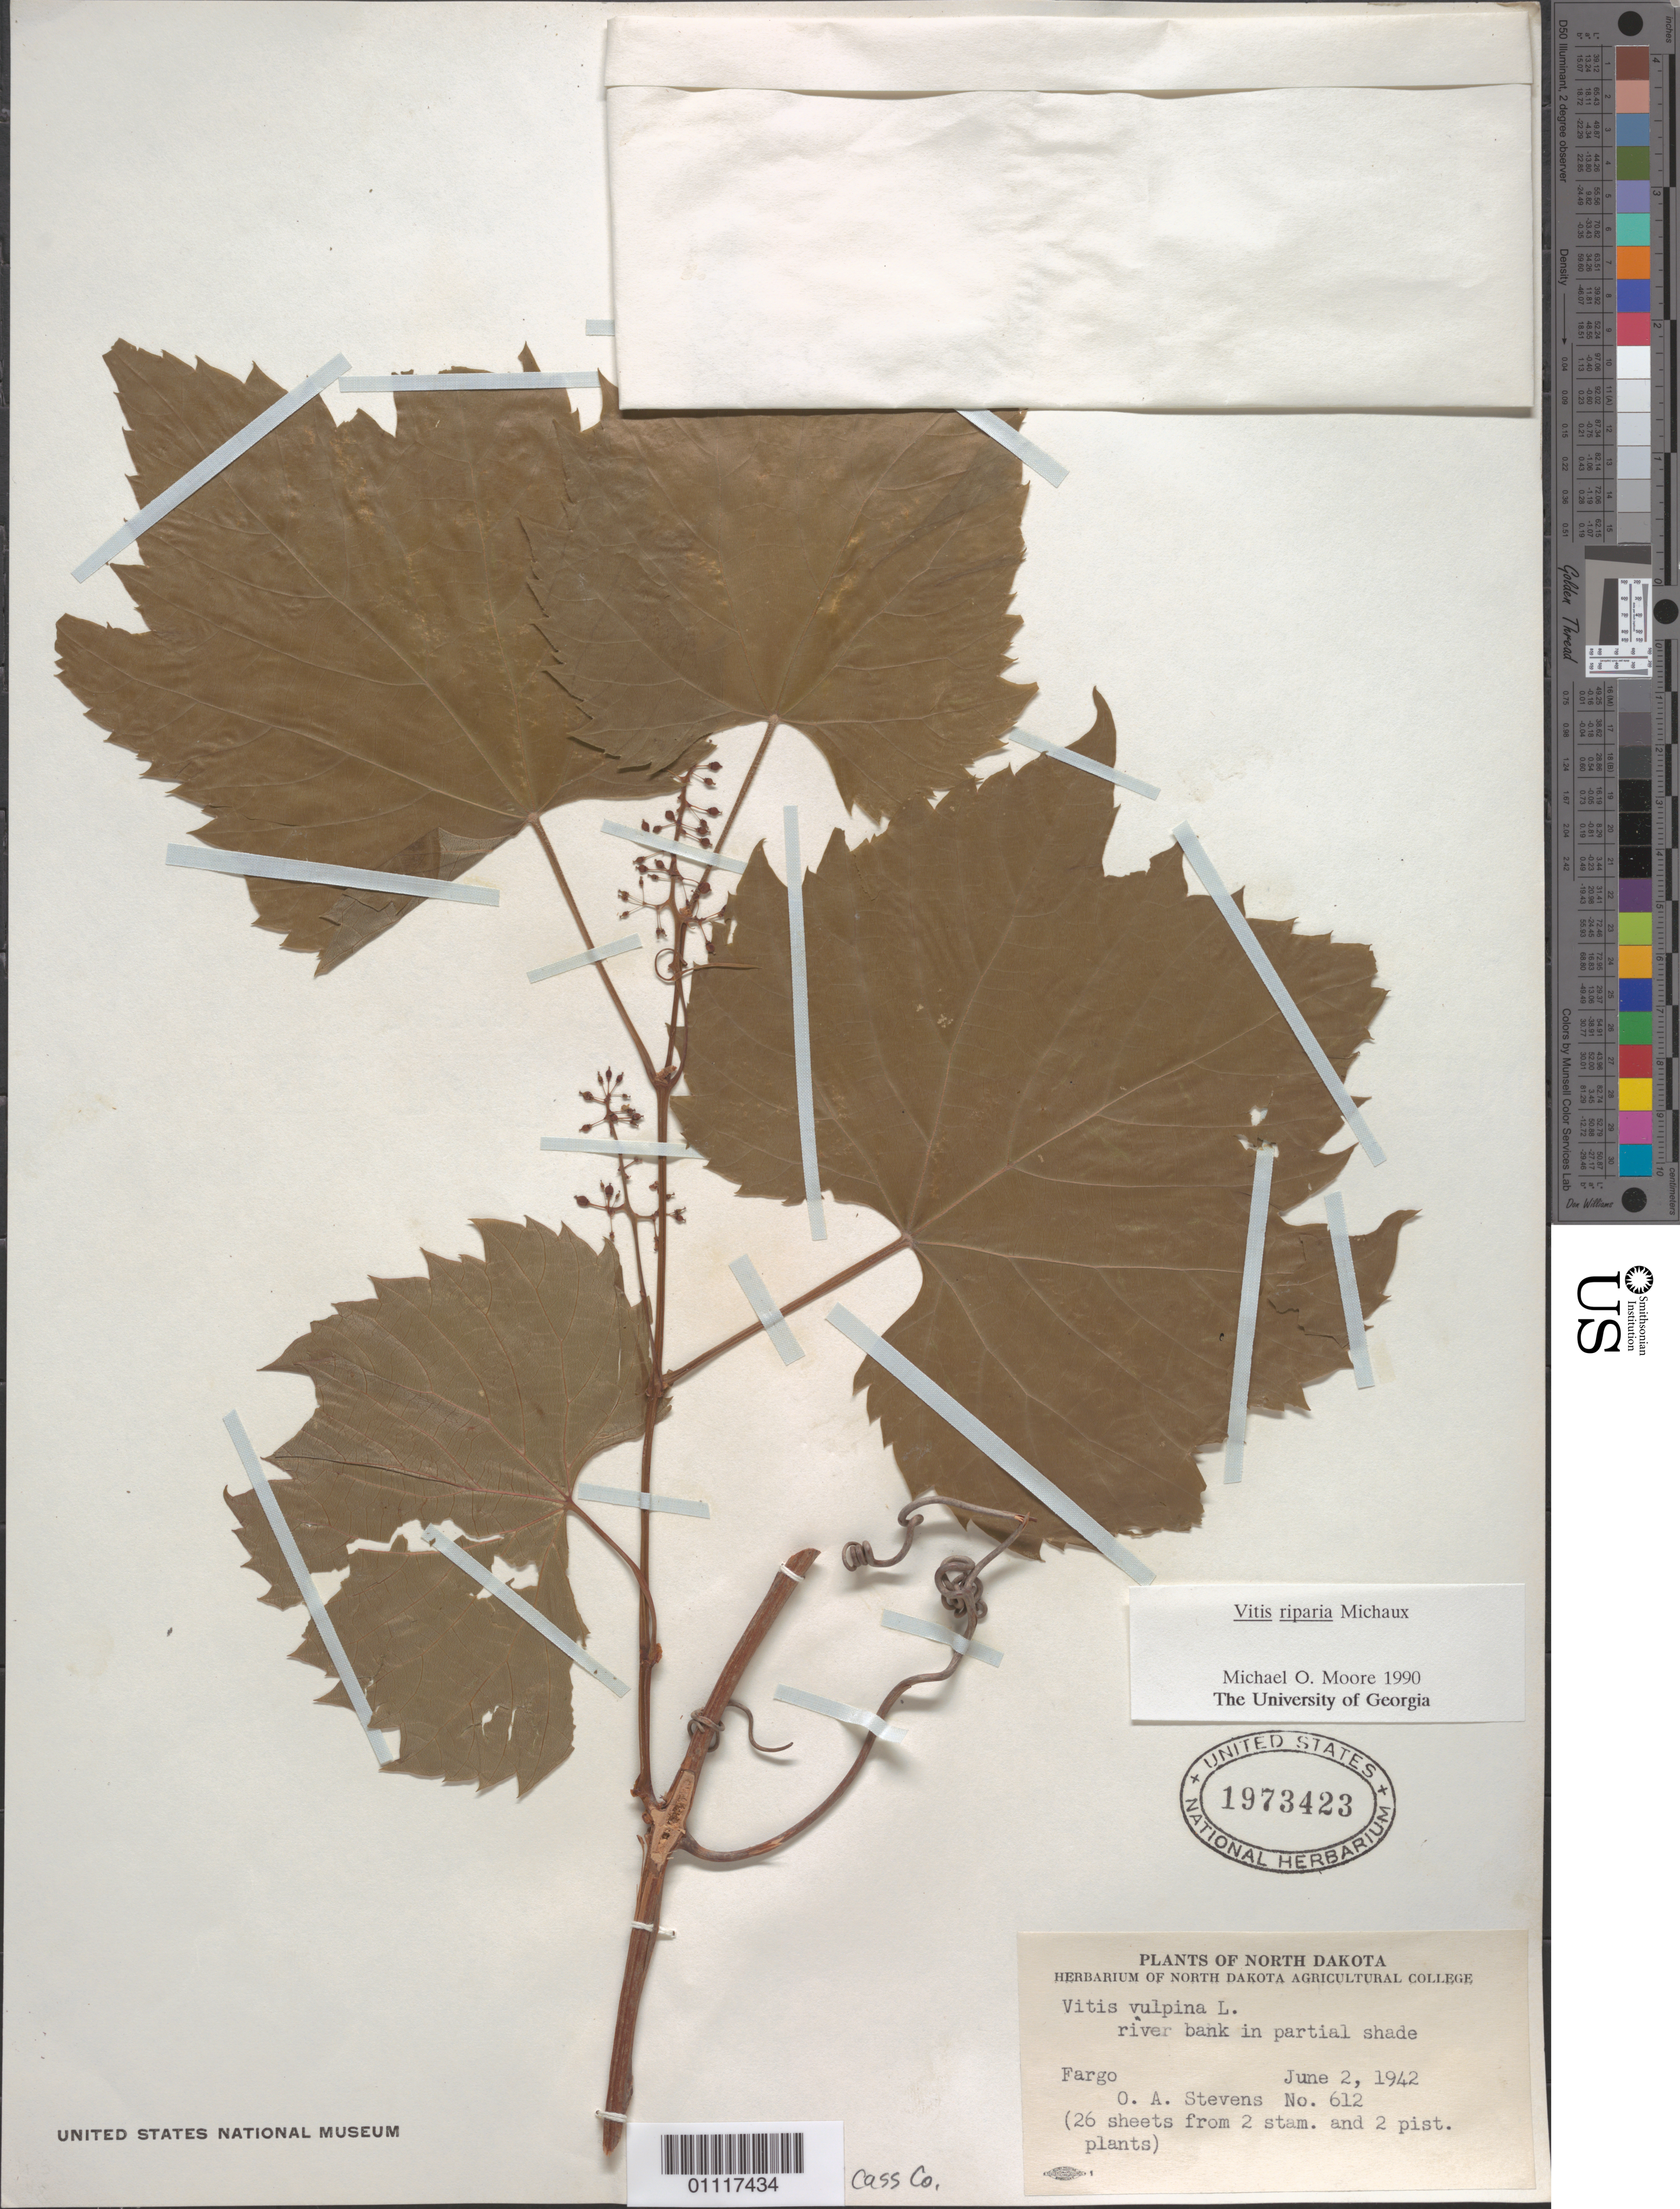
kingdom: Plantae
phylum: Tracheophyta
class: Magnoliopsida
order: Vitales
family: Vitaceae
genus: Vitis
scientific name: Vitis riparia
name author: Michx.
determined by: Moore, M. O.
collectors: O. A. Stevens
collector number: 612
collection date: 1942-06-02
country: United States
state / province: North Dakota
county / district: Cass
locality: Fargo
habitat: river bank in partial shade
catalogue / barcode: US 1973423